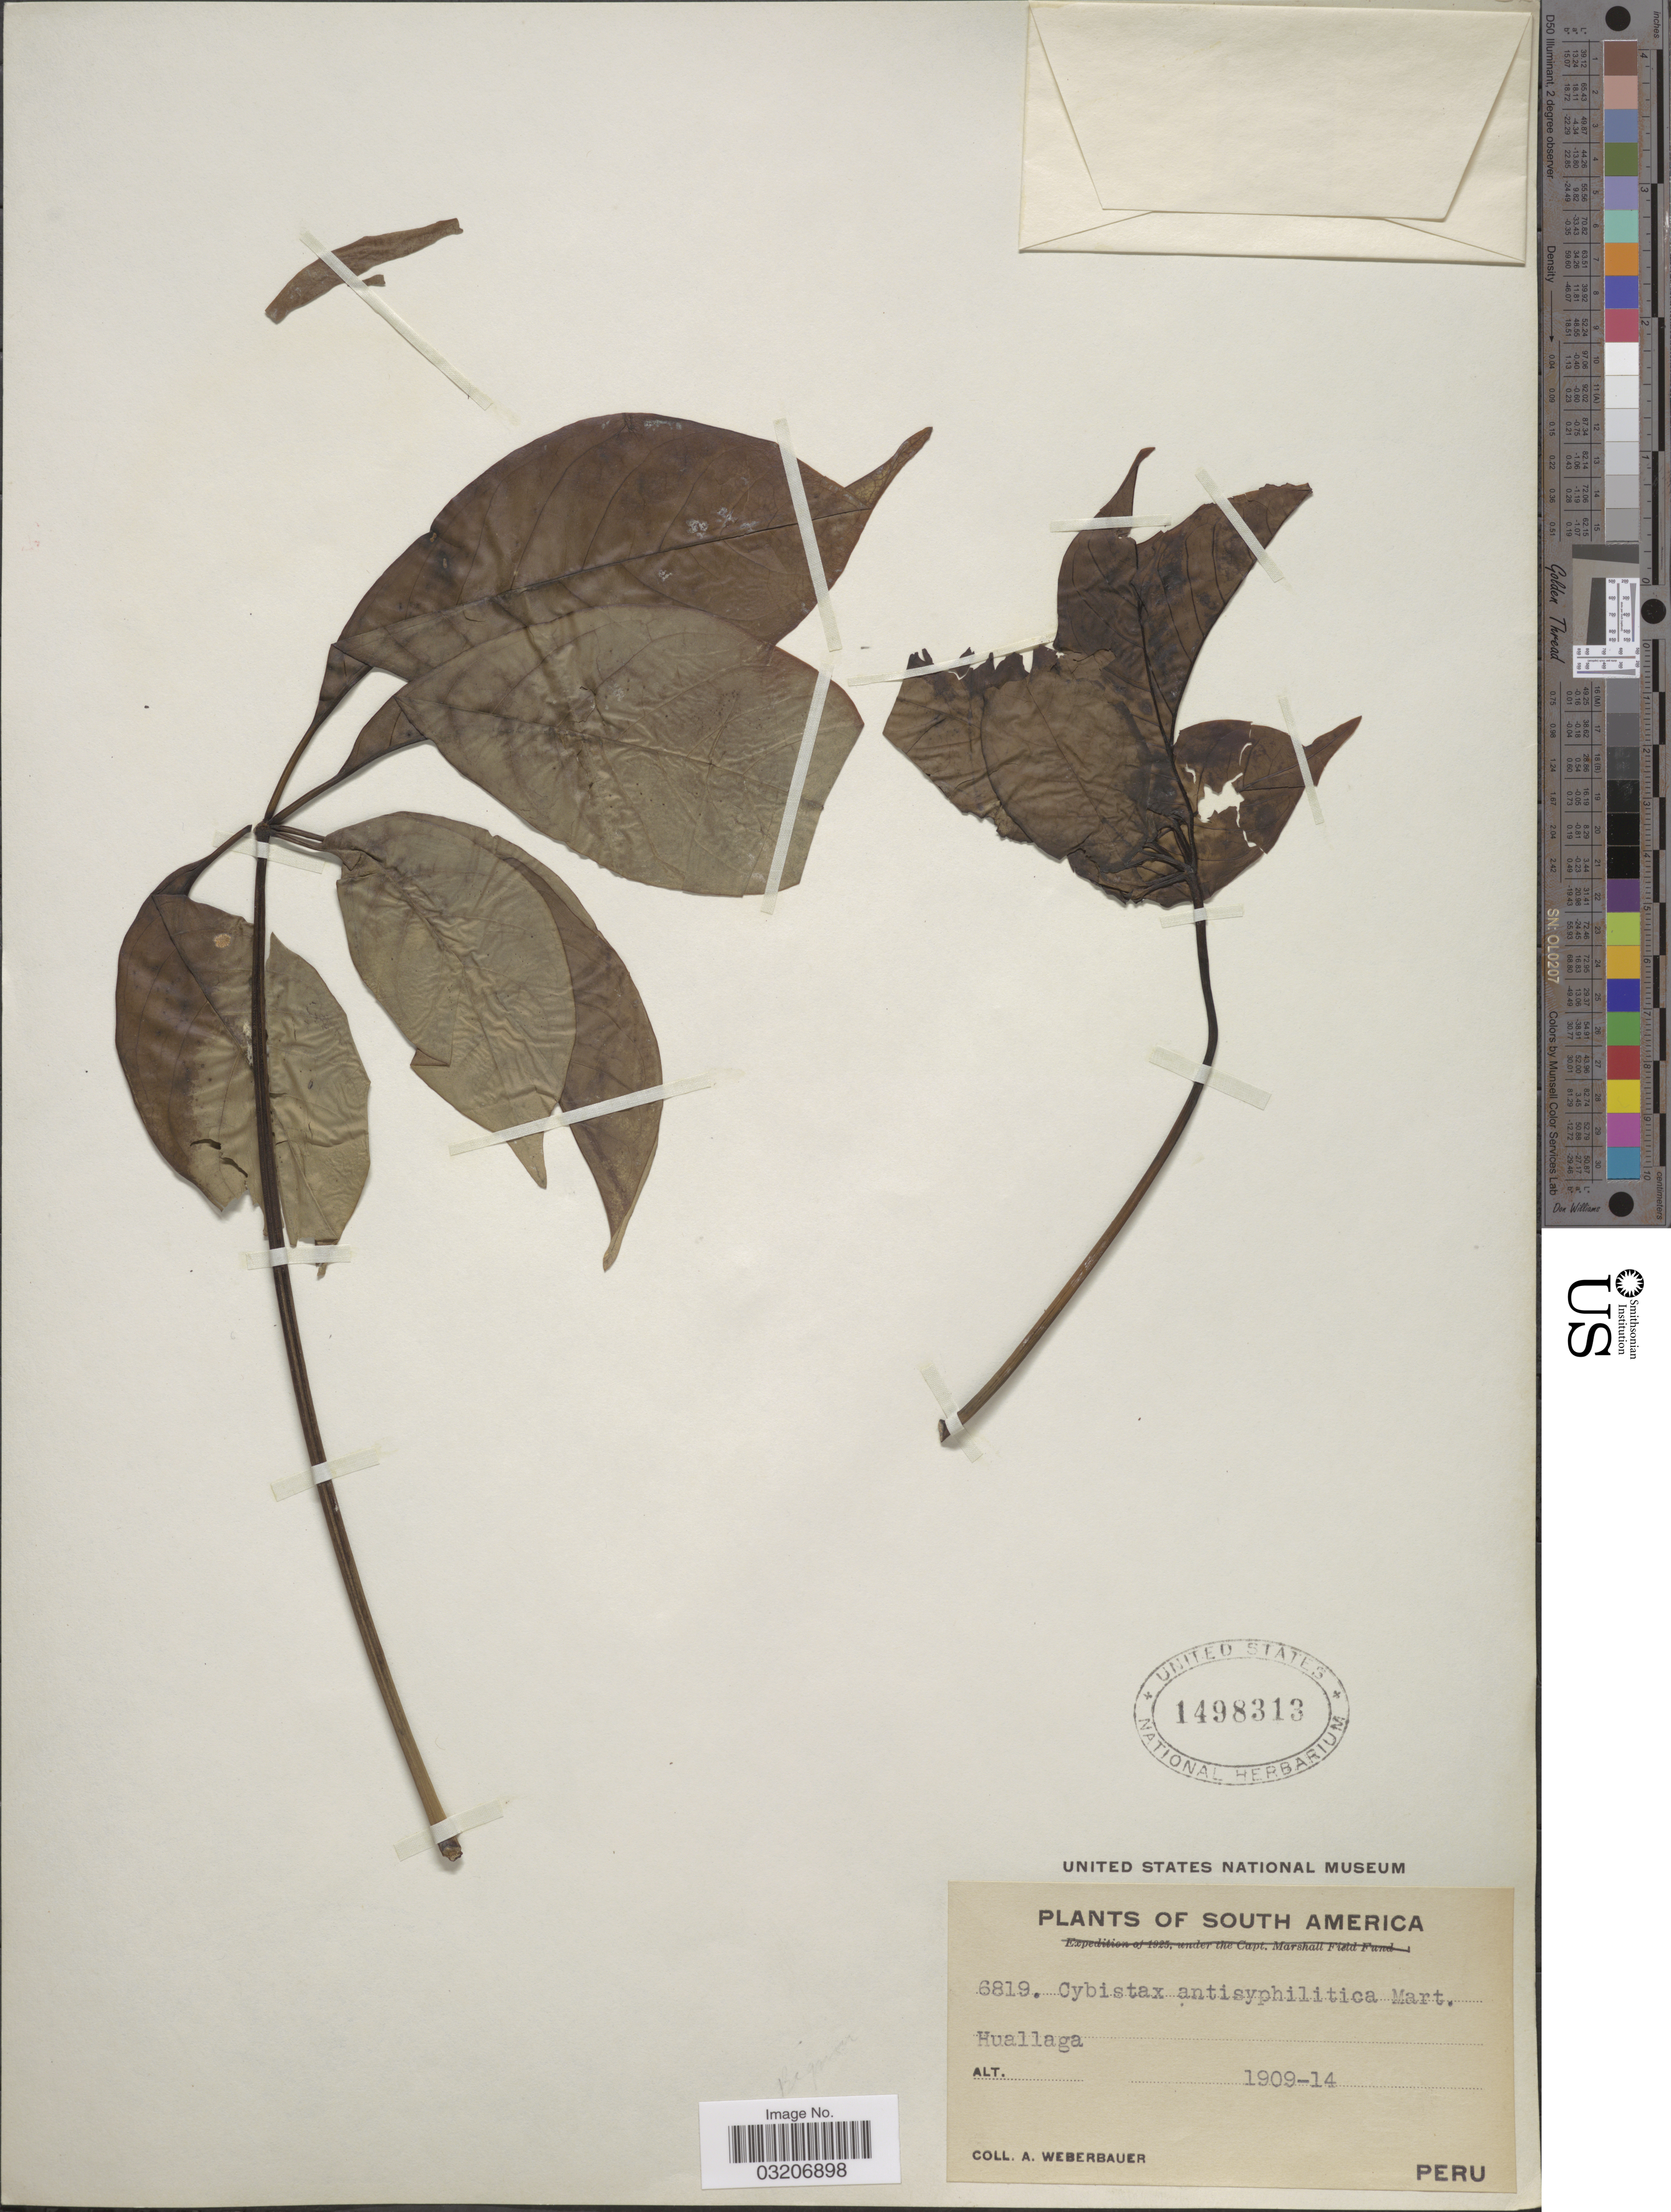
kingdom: Plantae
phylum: Tracheophyta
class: Magnoliopsida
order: Lamiales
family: Bignoniaceae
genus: Cybistax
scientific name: Cybistax antisyphilitica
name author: (Mart.) DC.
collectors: A. Weberbauer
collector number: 6819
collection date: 1909/1914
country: Peru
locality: Huallaga.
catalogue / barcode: US 1498313